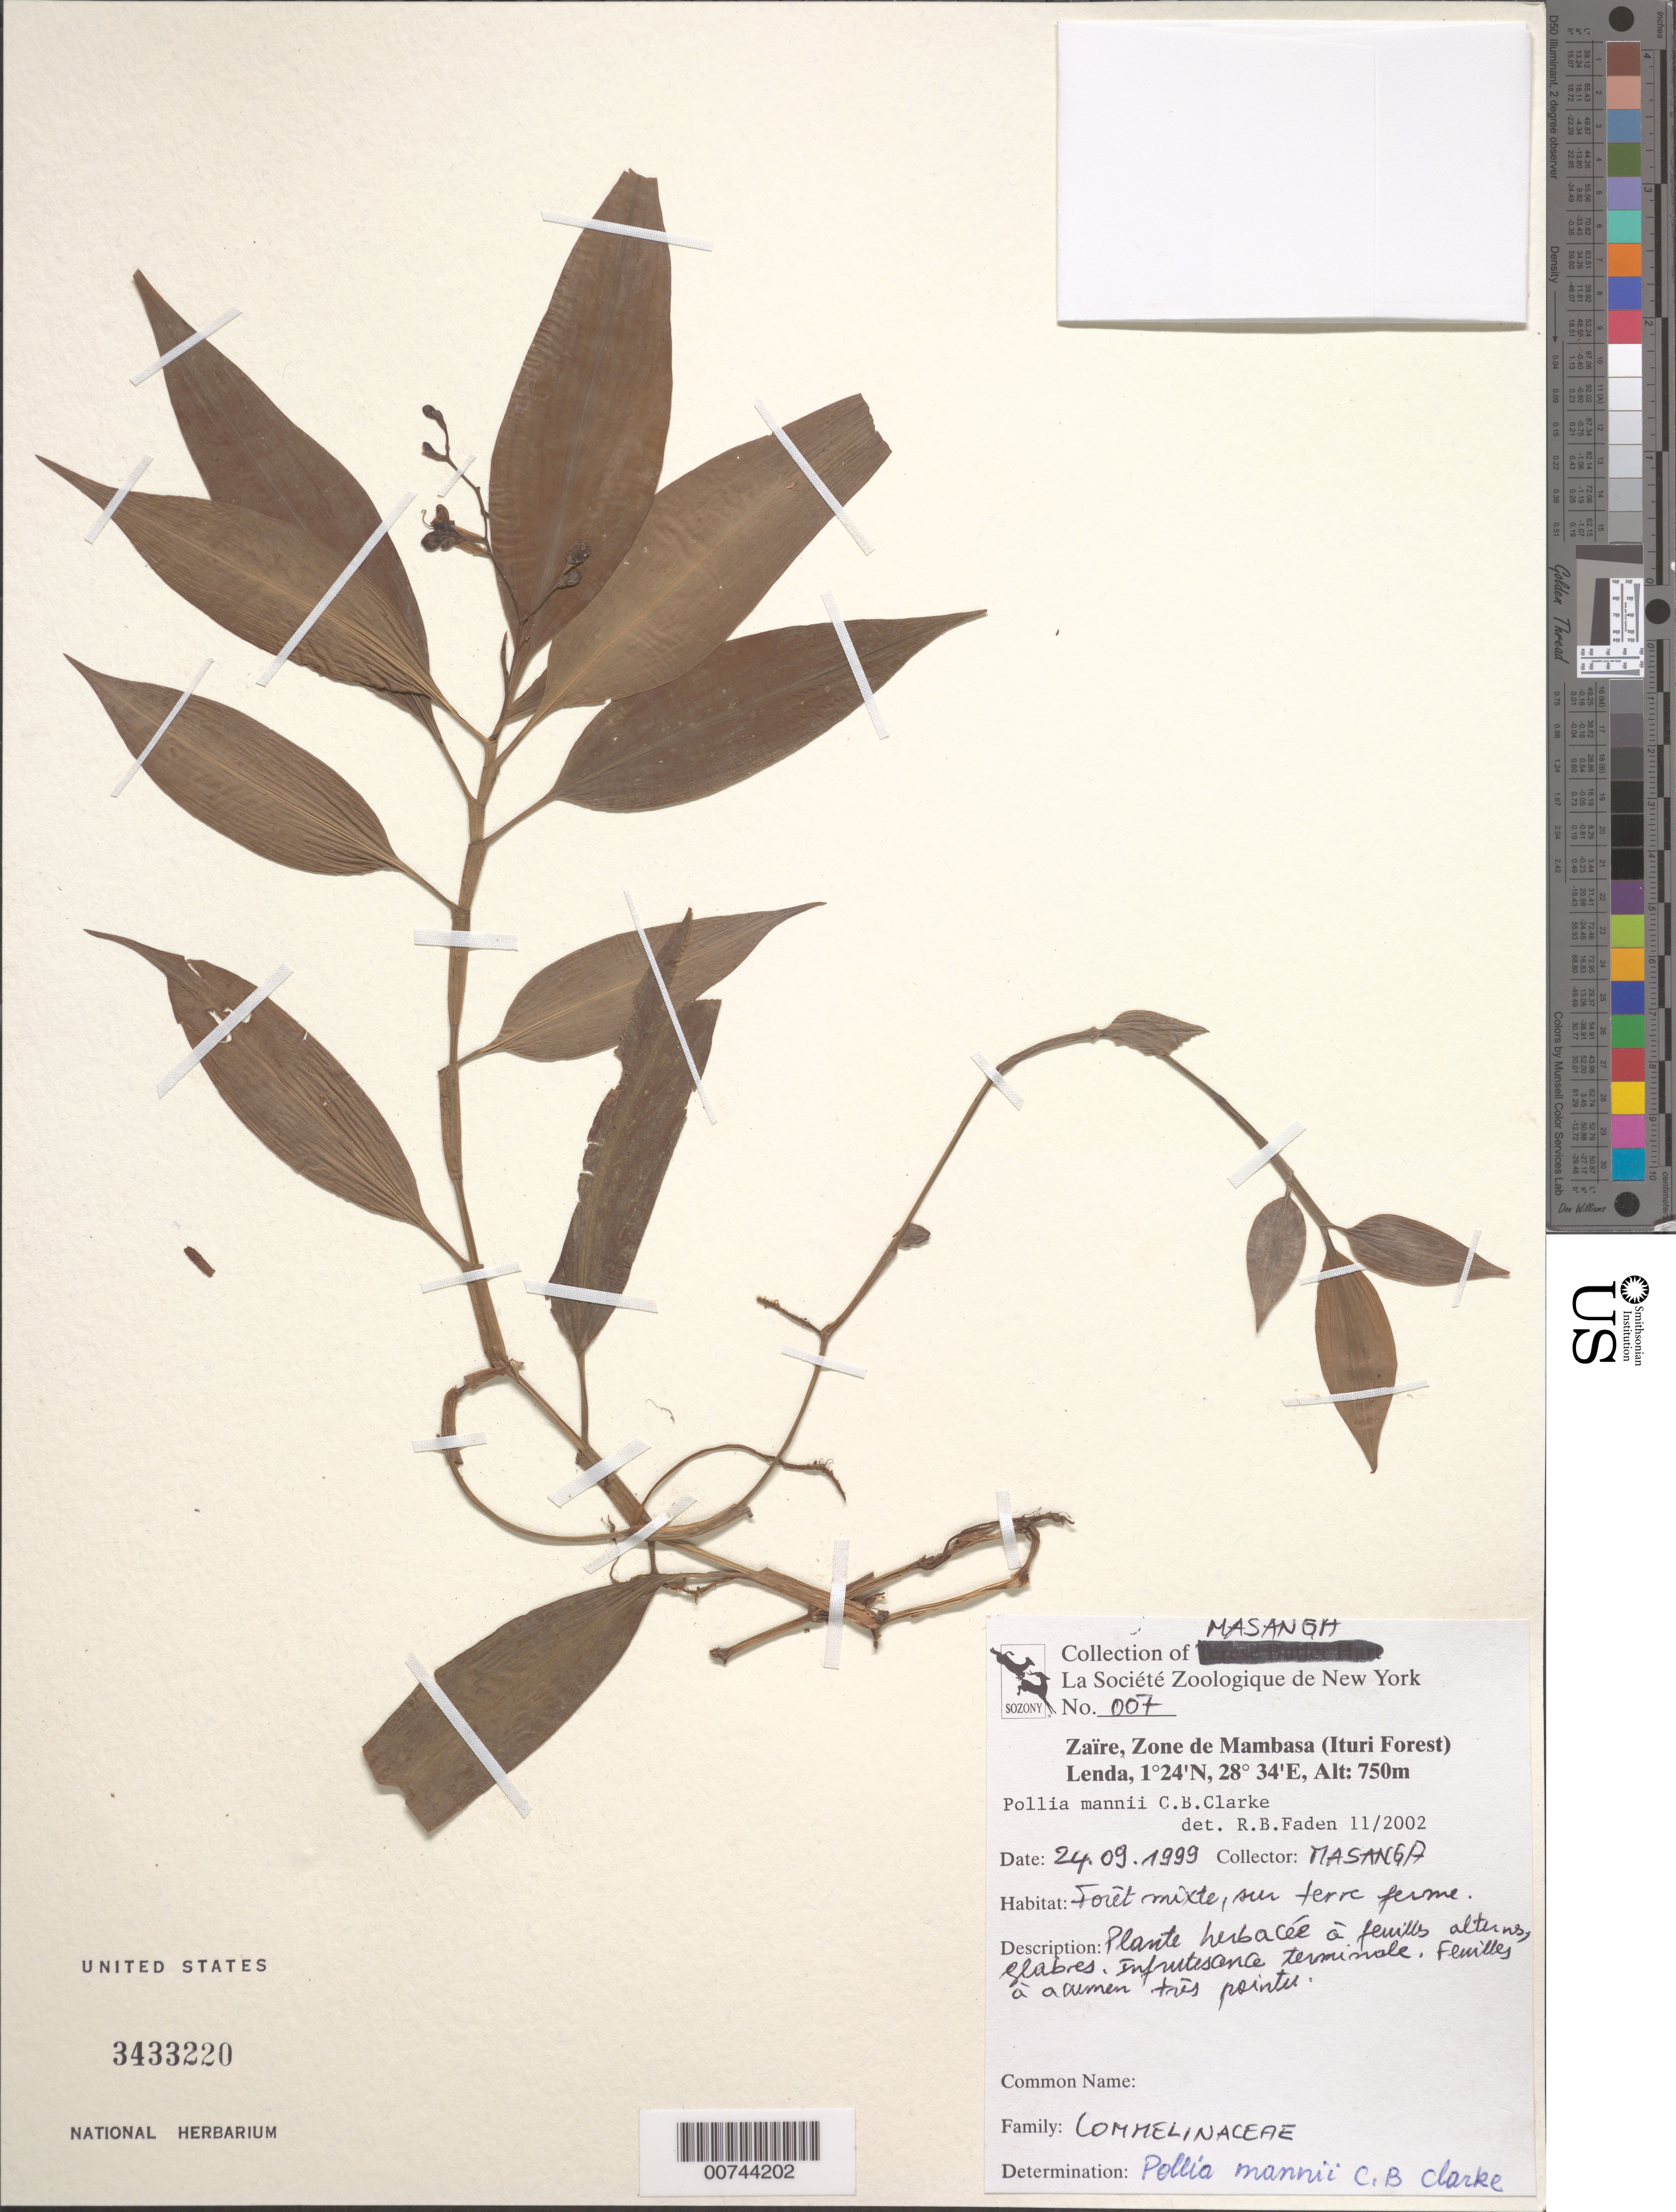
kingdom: Plantae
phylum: Tracheophyta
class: Liliopsida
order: Commelinales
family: Commelinaceae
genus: Pollia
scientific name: Pollia mannii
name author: C.B. Clarke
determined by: Faden, Robert B., (US), Smithsonian Institution - National Museum of Natural History (UNITED STATES)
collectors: -. Masanga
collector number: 007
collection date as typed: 24 Sep 1999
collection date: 1999-09-24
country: Congo, Democratic Republic of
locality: Lenda.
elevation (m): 750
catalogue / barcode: US 3433220